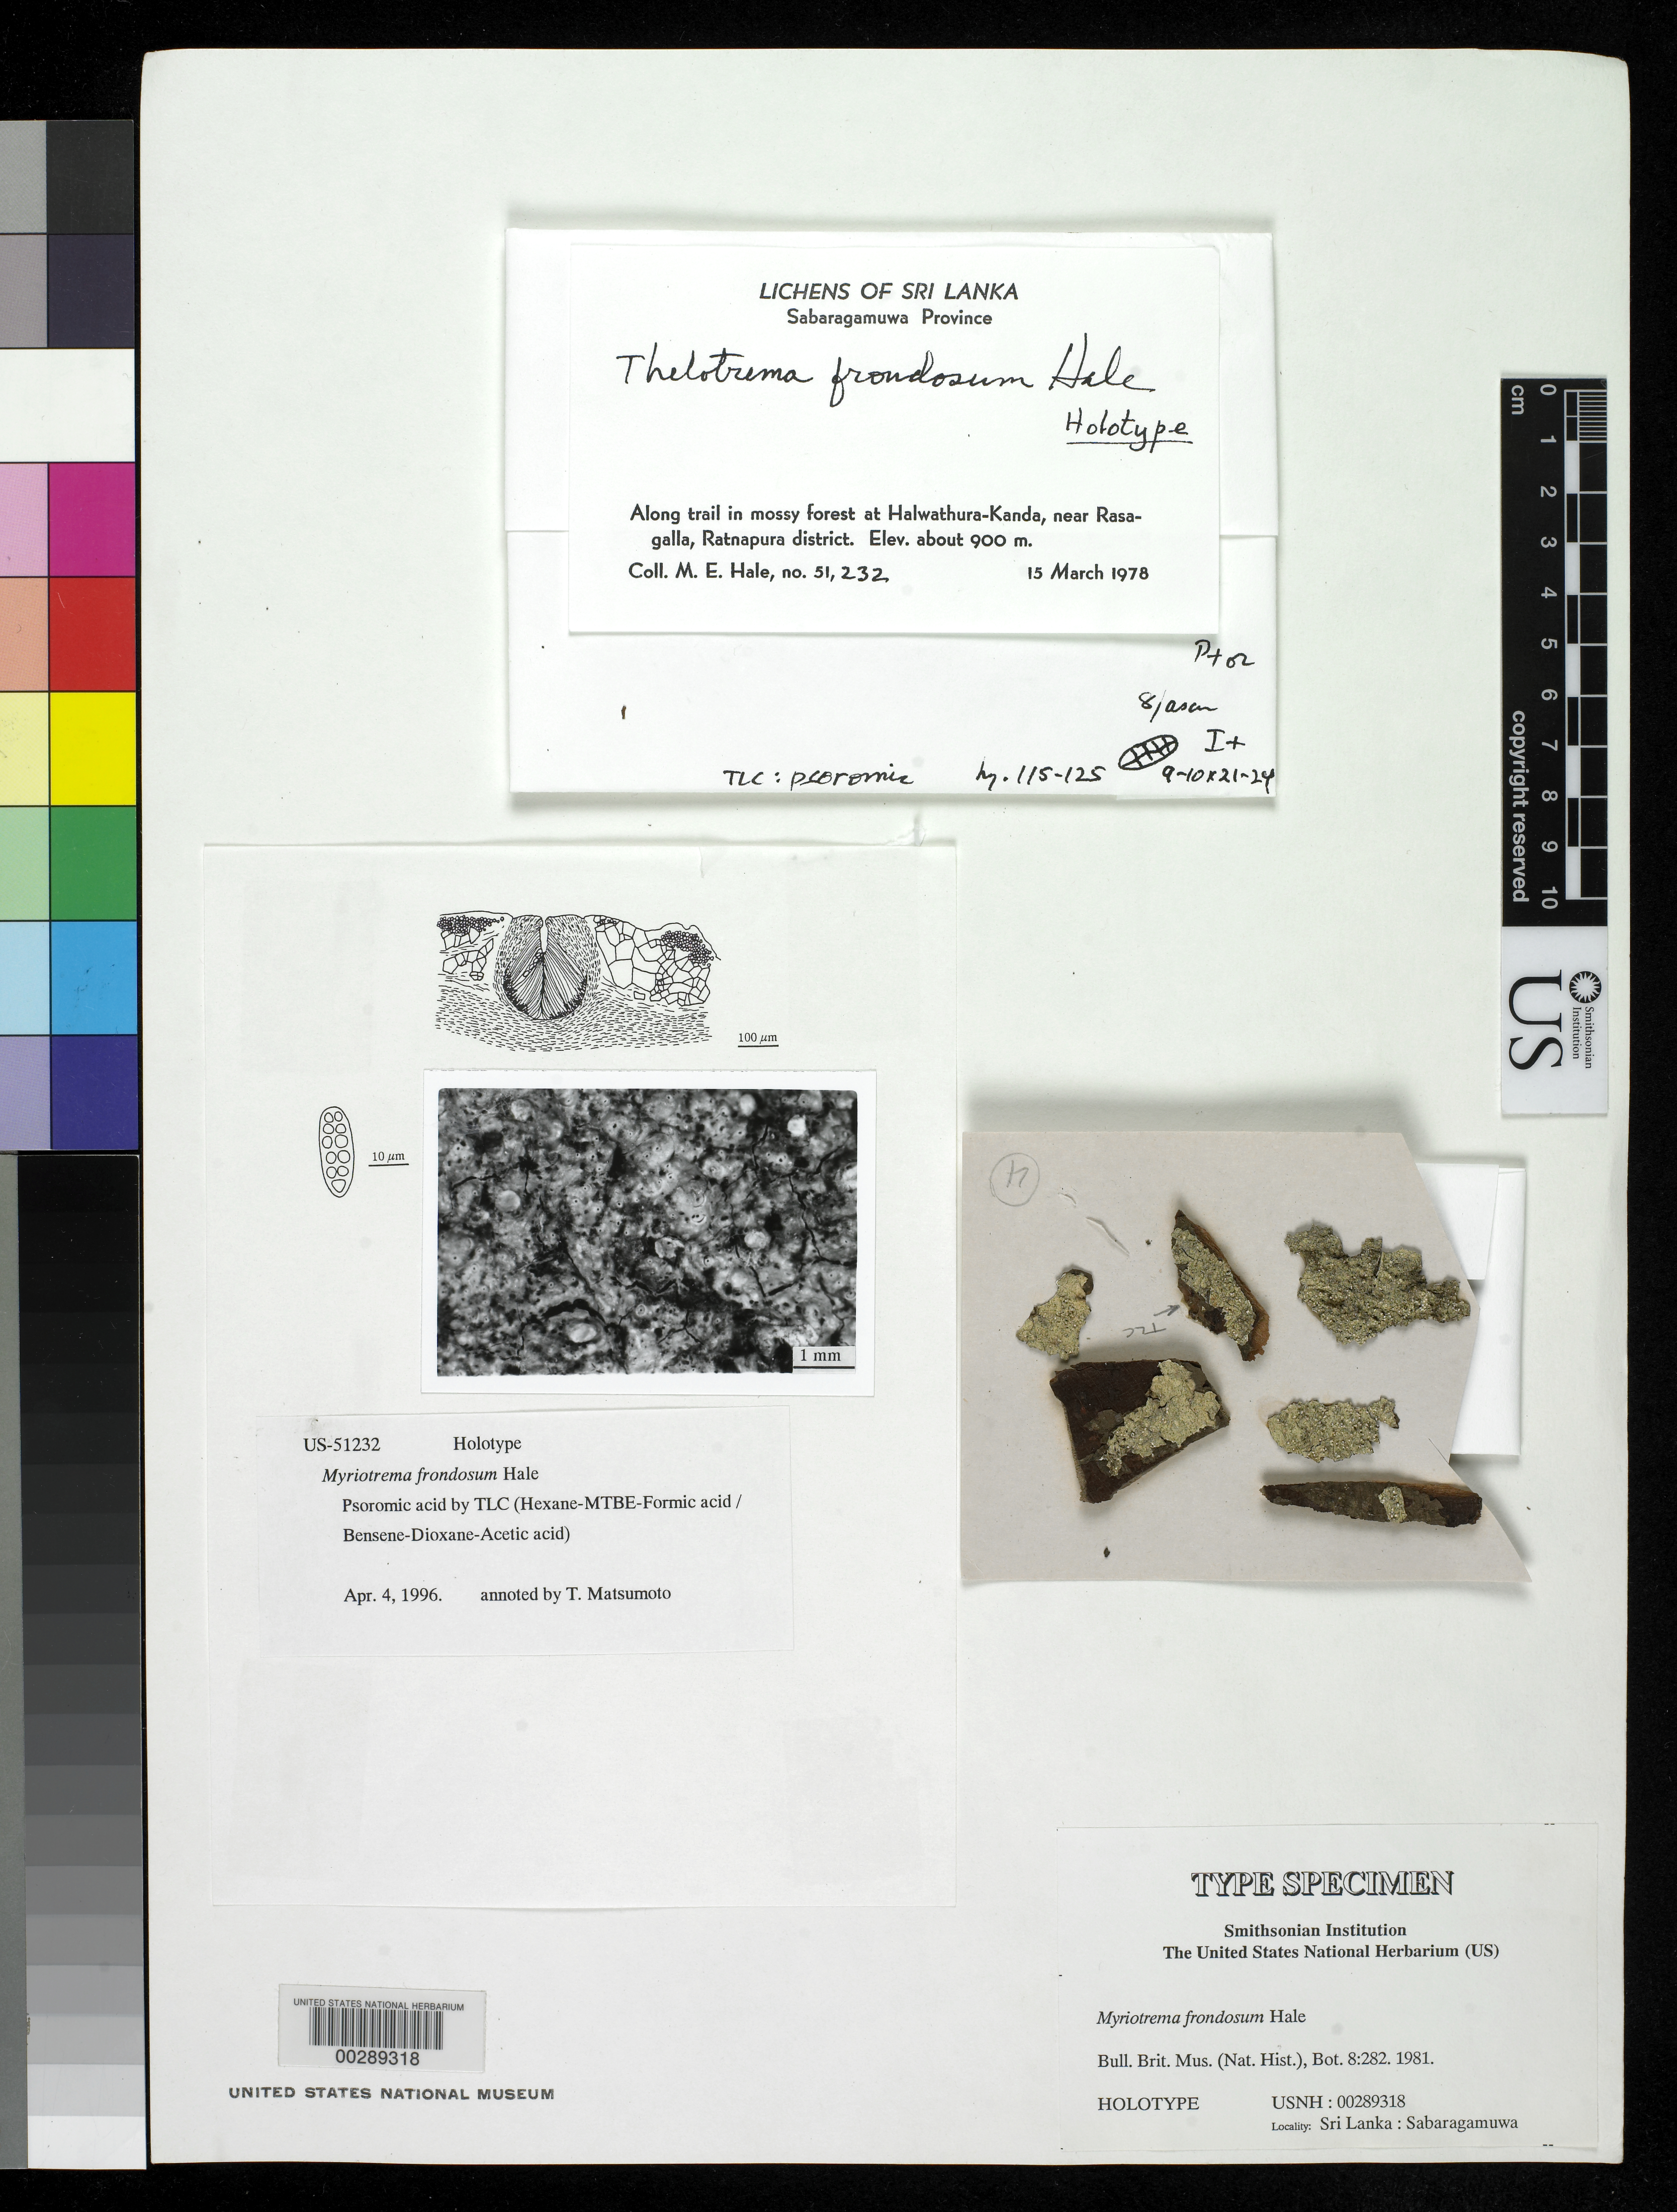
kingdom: Fungi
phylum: Ascomycota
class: Lecanoromycetes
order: Ostropales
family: Graphidaceae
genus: Myriotrema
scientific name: Myriotrema frondosum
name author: Hale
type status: Holotype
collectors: M. Hale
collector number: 51232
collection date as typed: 15 Mar 1978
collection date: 1978-03-15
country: Sri Lanka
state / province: Sabaragamuwa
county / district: Ratnapura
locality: Along trail in mossy forest at Halwathura-Kanda, near Rasagalla.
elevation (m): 900